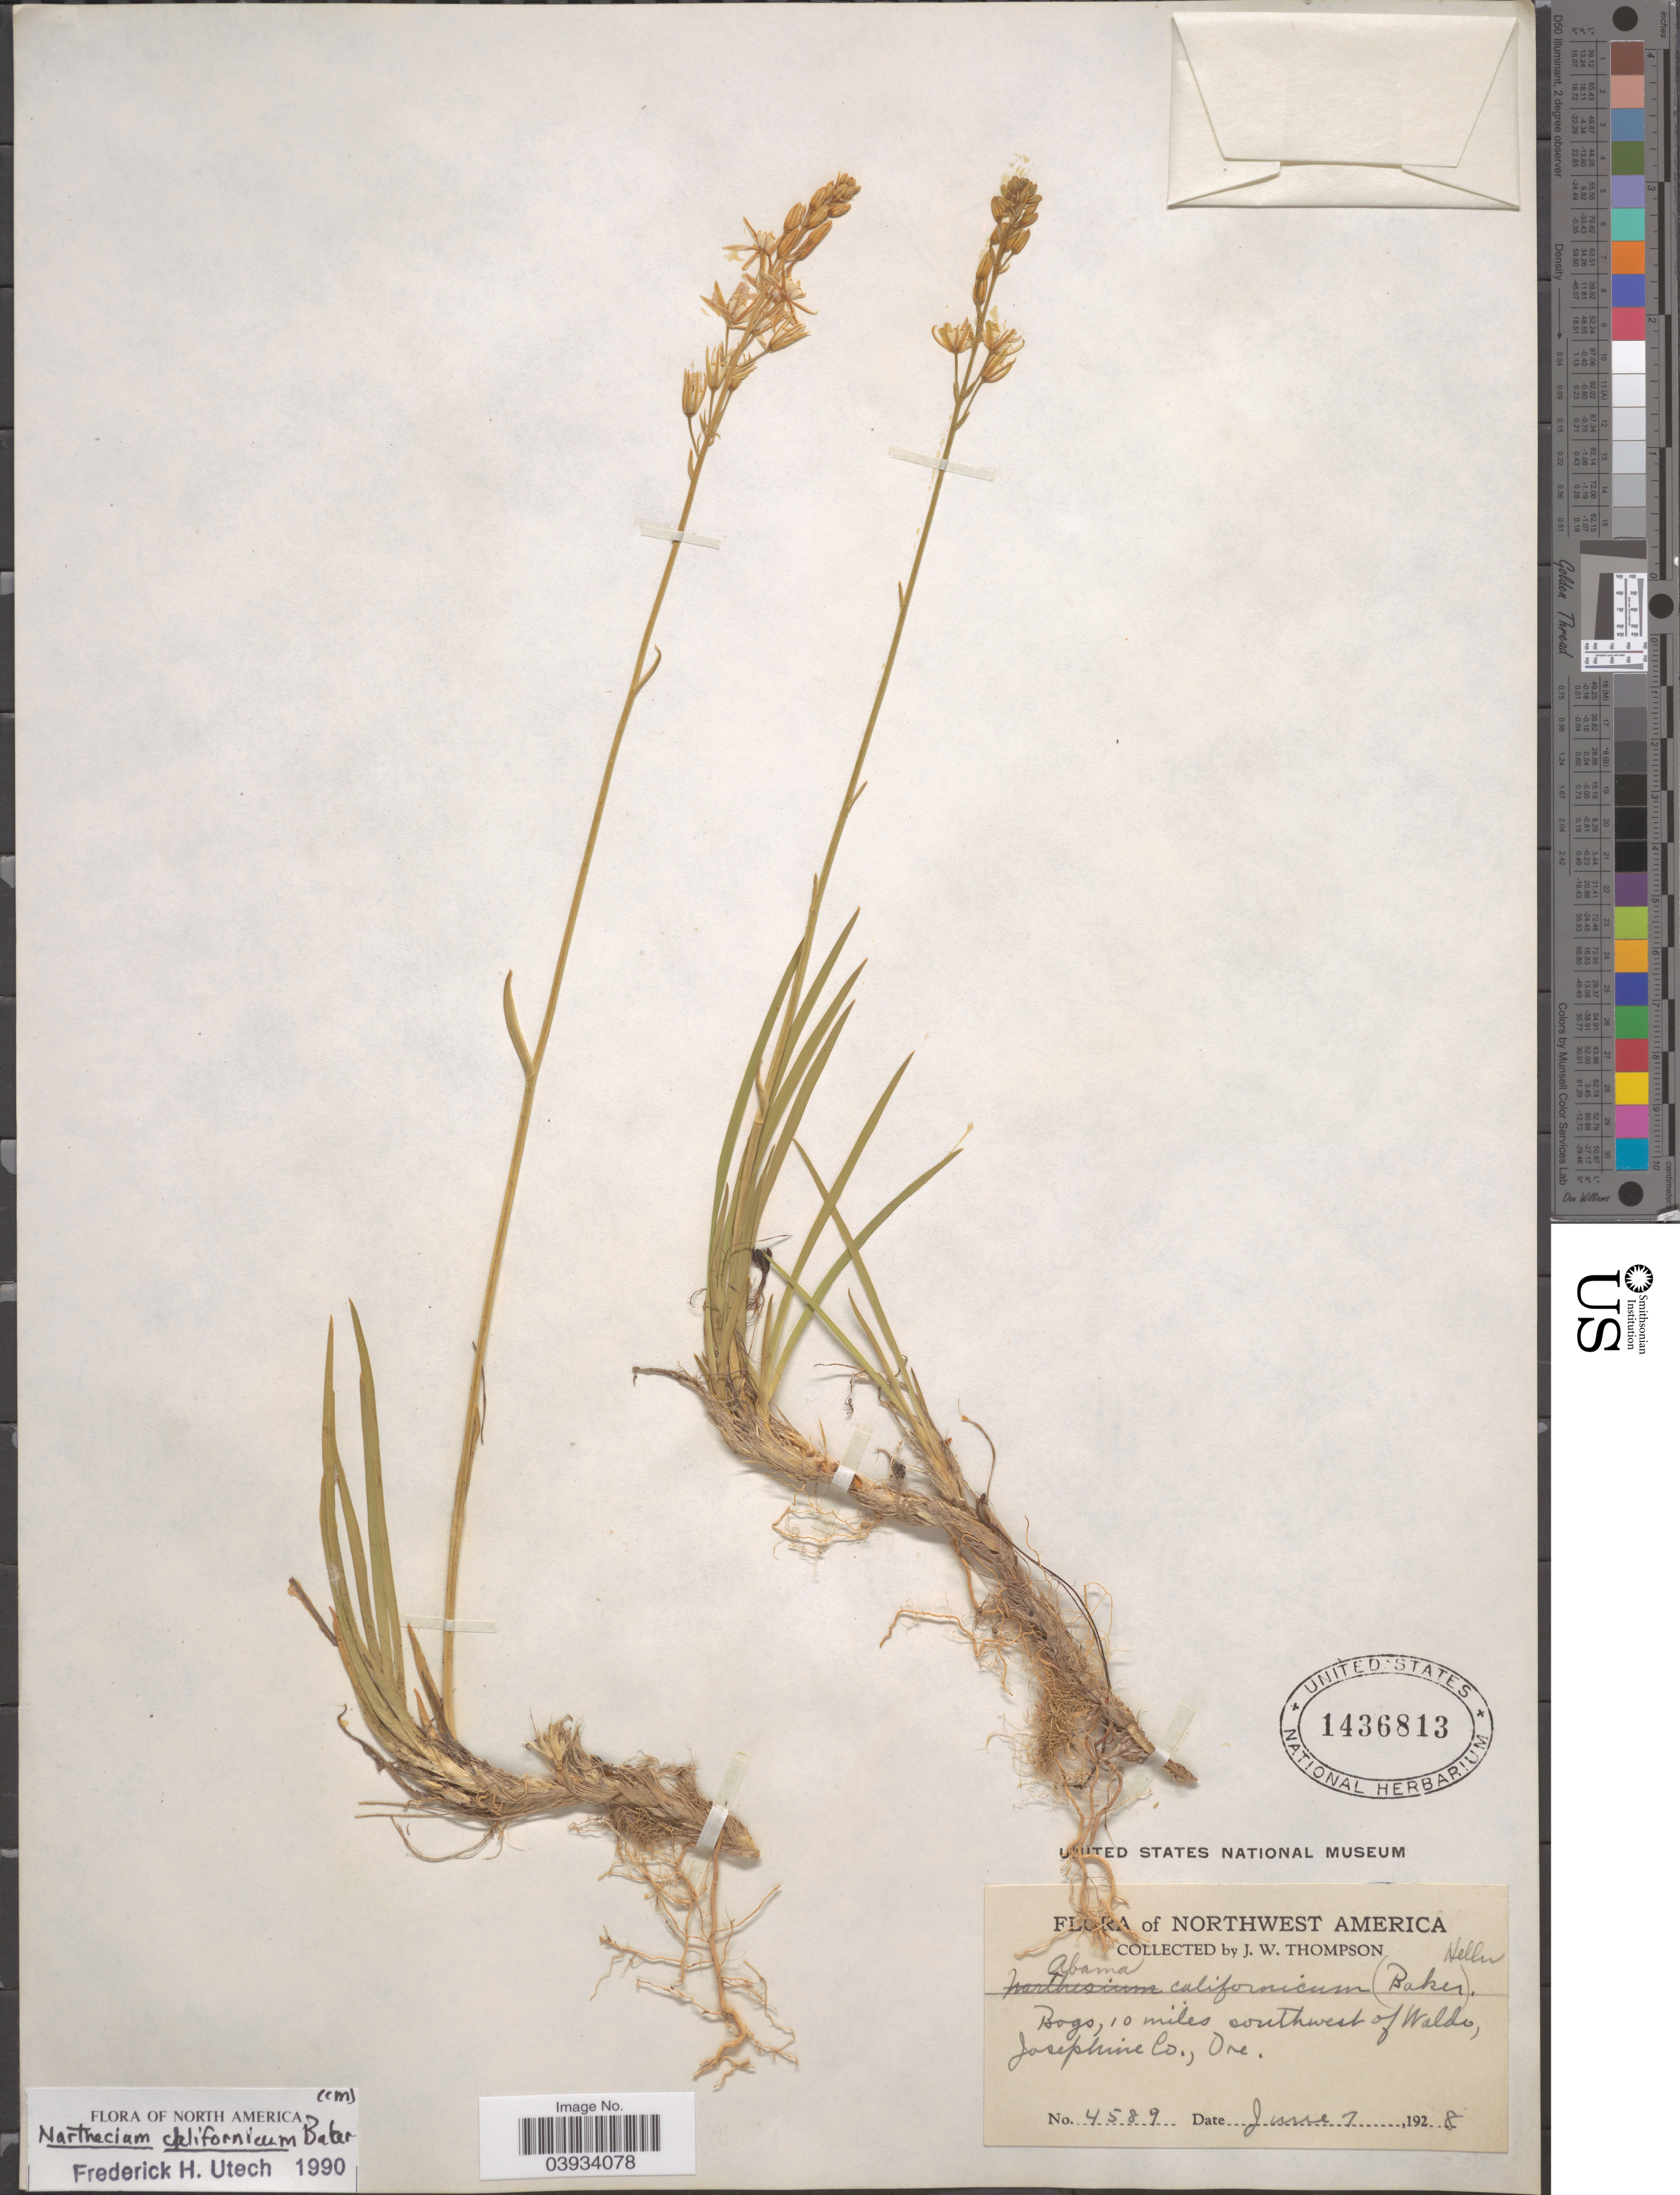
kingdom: Plantae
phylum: Tracheophyta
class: Liliopsida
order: Dioscoreales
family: Nartheciaceae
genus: Narthecium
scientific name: Narthecium californicum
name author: Baker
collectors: J. Thompson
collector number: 4589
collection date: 1928-06-07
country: United States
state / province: Oregon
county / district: Josephine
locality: Northwest America. Bogs, 10 miles southwest of Waldo, Josephine Co.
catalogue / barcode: US 1436813